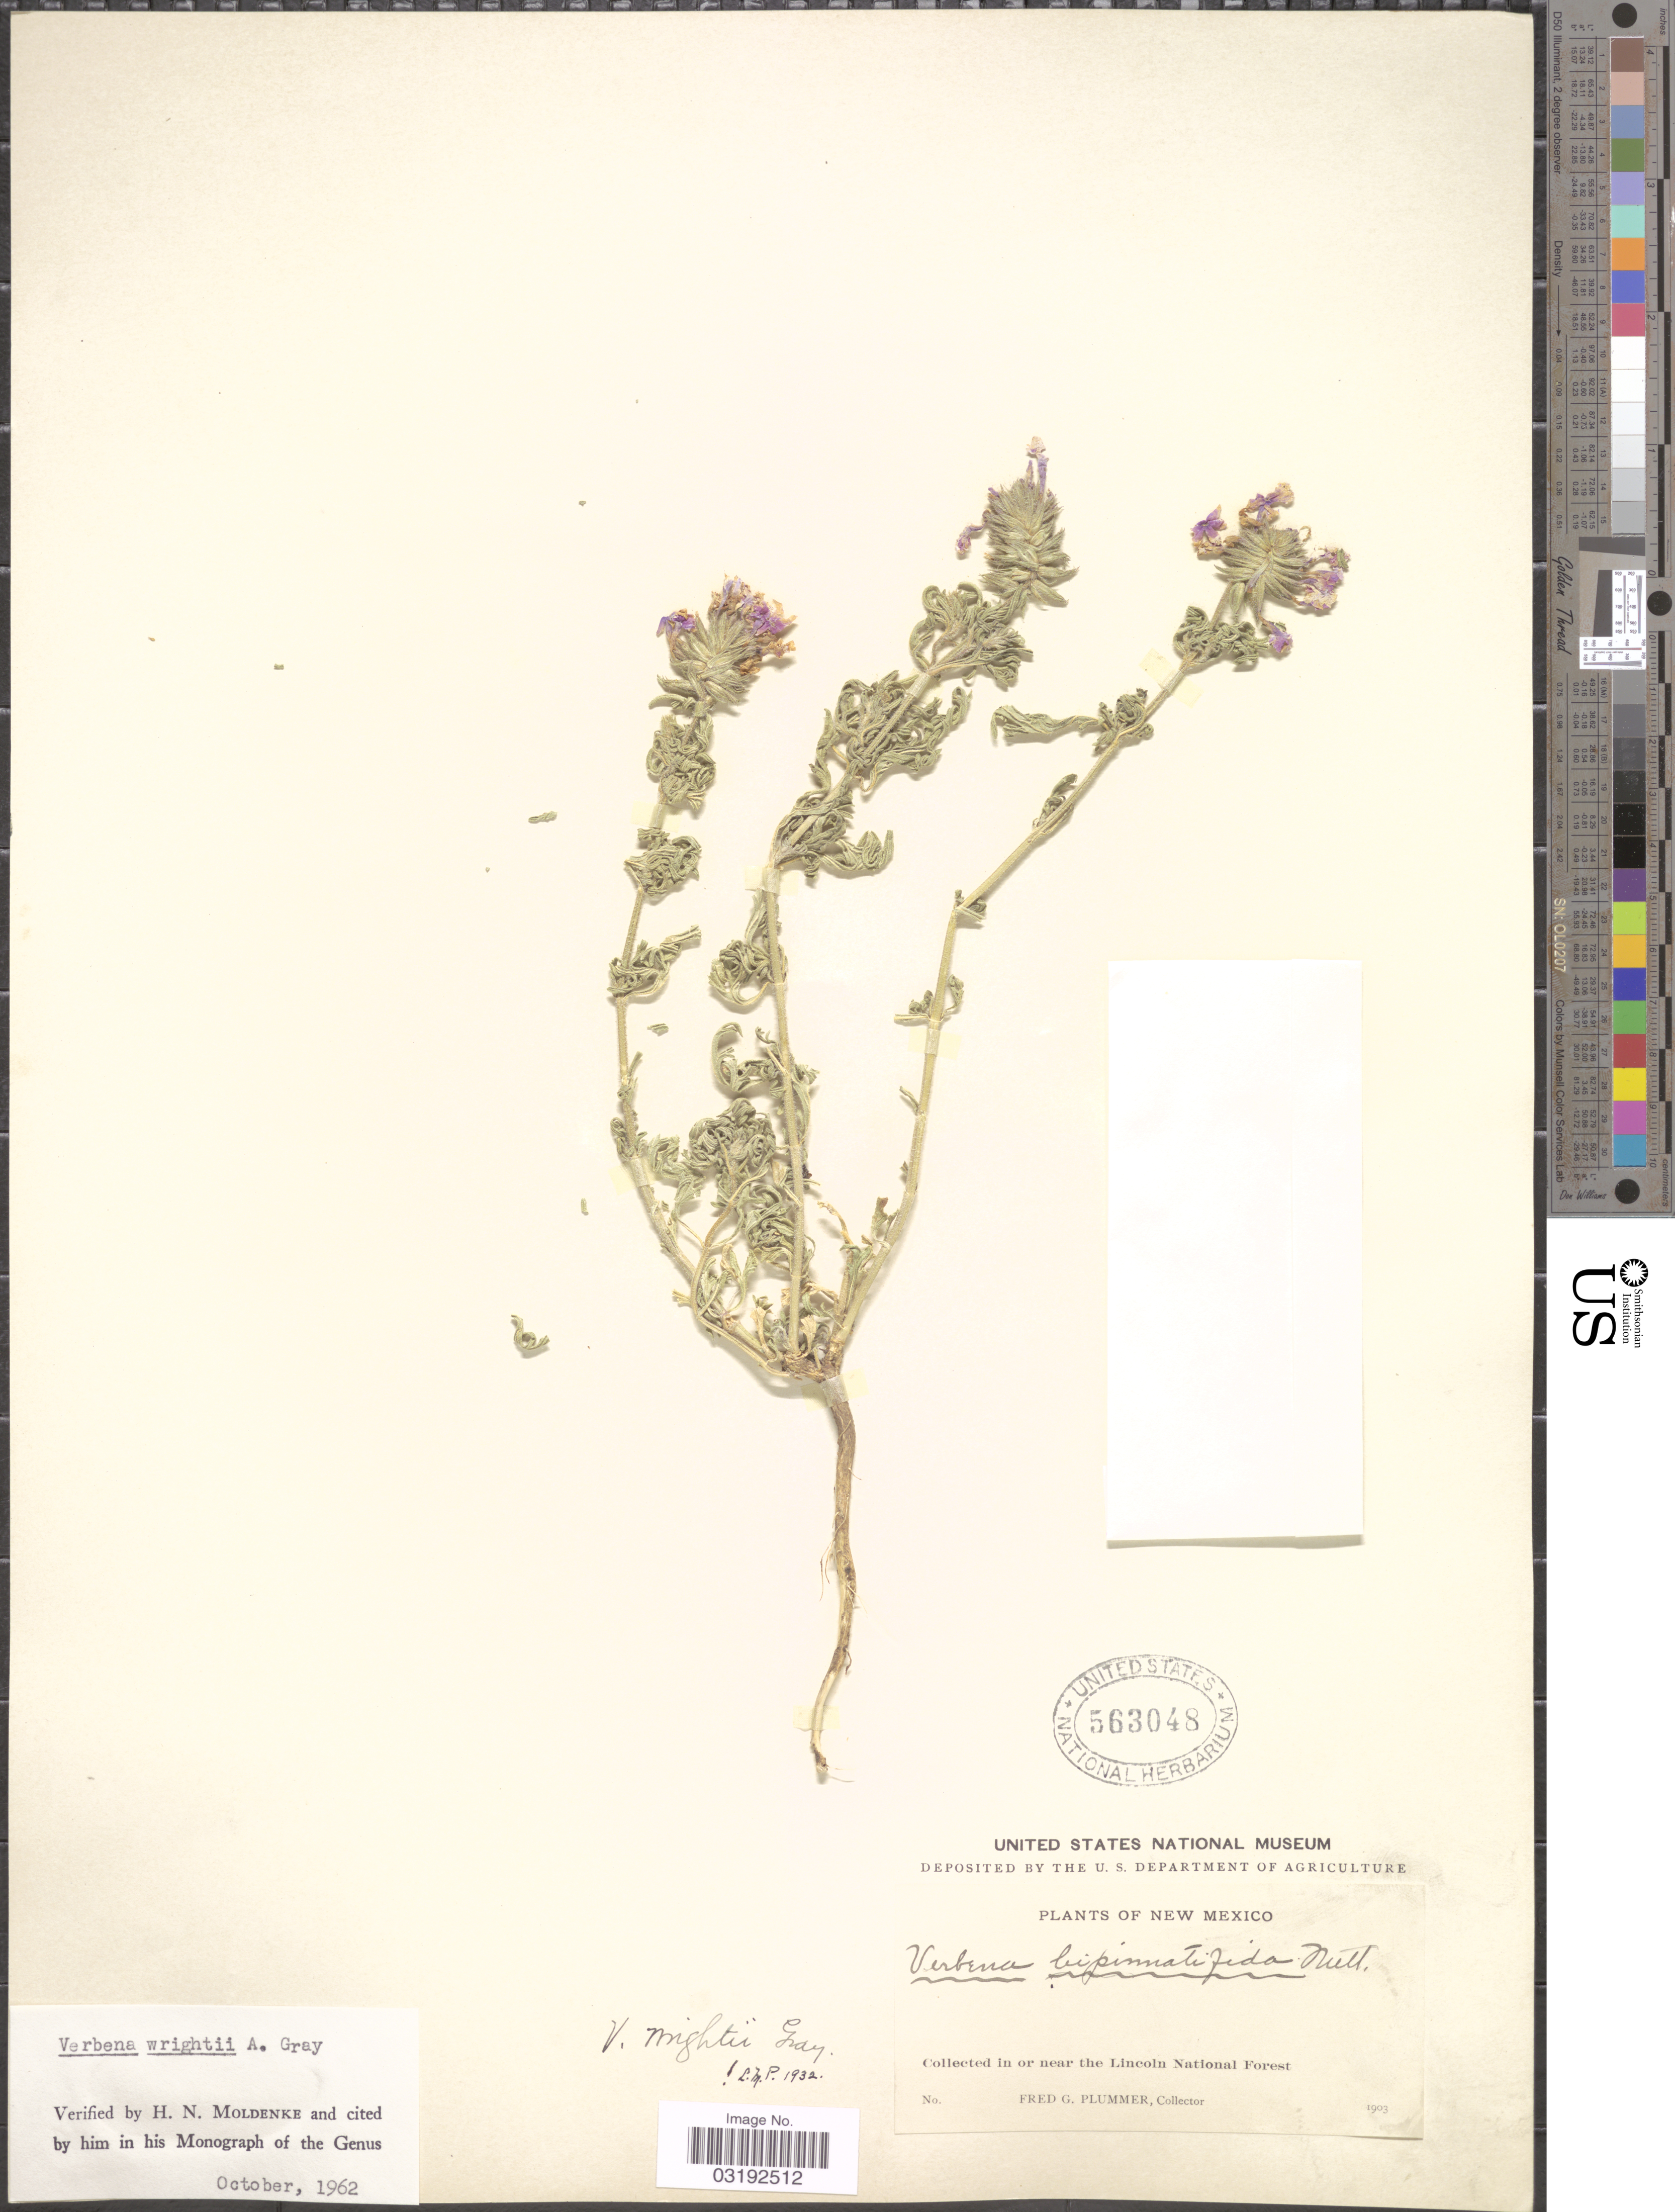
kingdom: Plantae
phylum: Tracheophyta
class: Magnoliopsida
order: Lamiales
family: Verbenaceae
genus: Verbena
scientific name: Verbena wrightii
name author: A. Gray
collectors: F. Plummer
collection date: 1903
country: United States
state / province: New Mexico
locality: In or near the Lincoln National Forest.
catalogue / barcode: US 563048